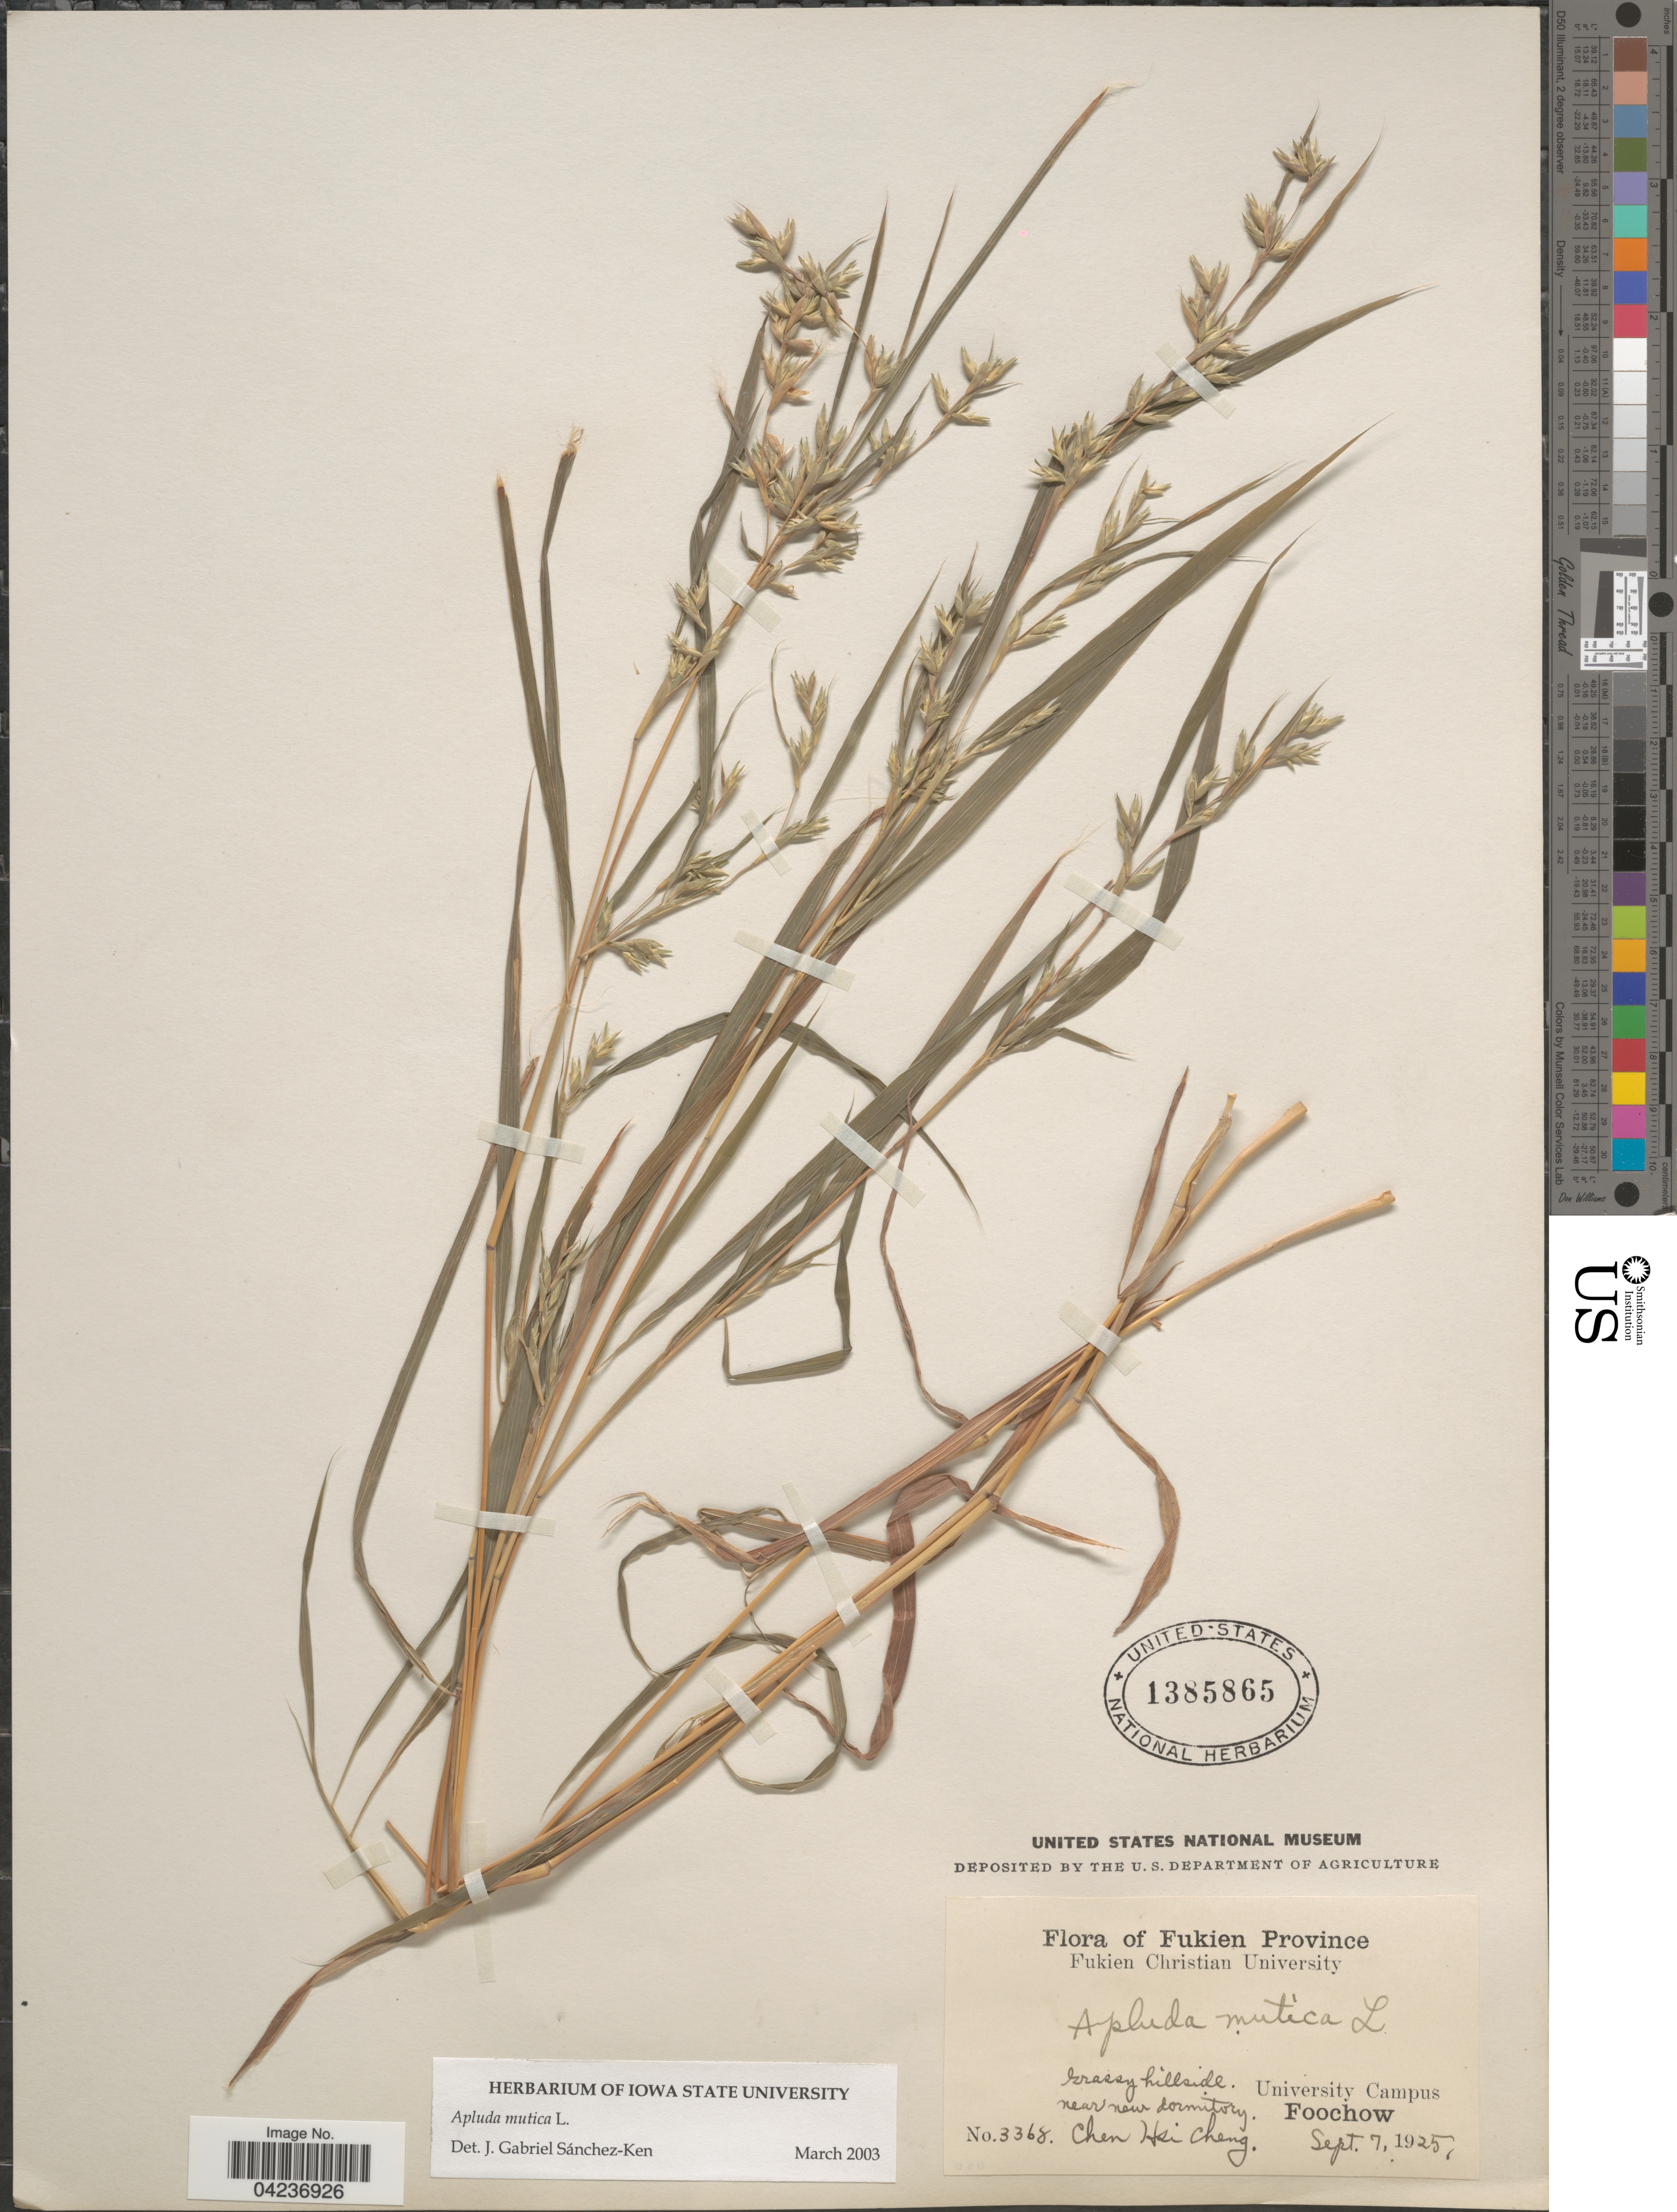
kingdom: Plantae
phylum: Tracheophyta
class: Liliopsida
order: Poales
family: Poaceae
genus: Apluda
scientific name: Apluda mutica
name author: L.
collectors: Chen Hsi Cheng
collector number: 3368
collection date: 1925-09-07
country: China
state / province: Fujian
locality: Fukien Province. University Campus. Grassy hillside near new dormitory. Foochow.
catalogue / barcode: US 1385865